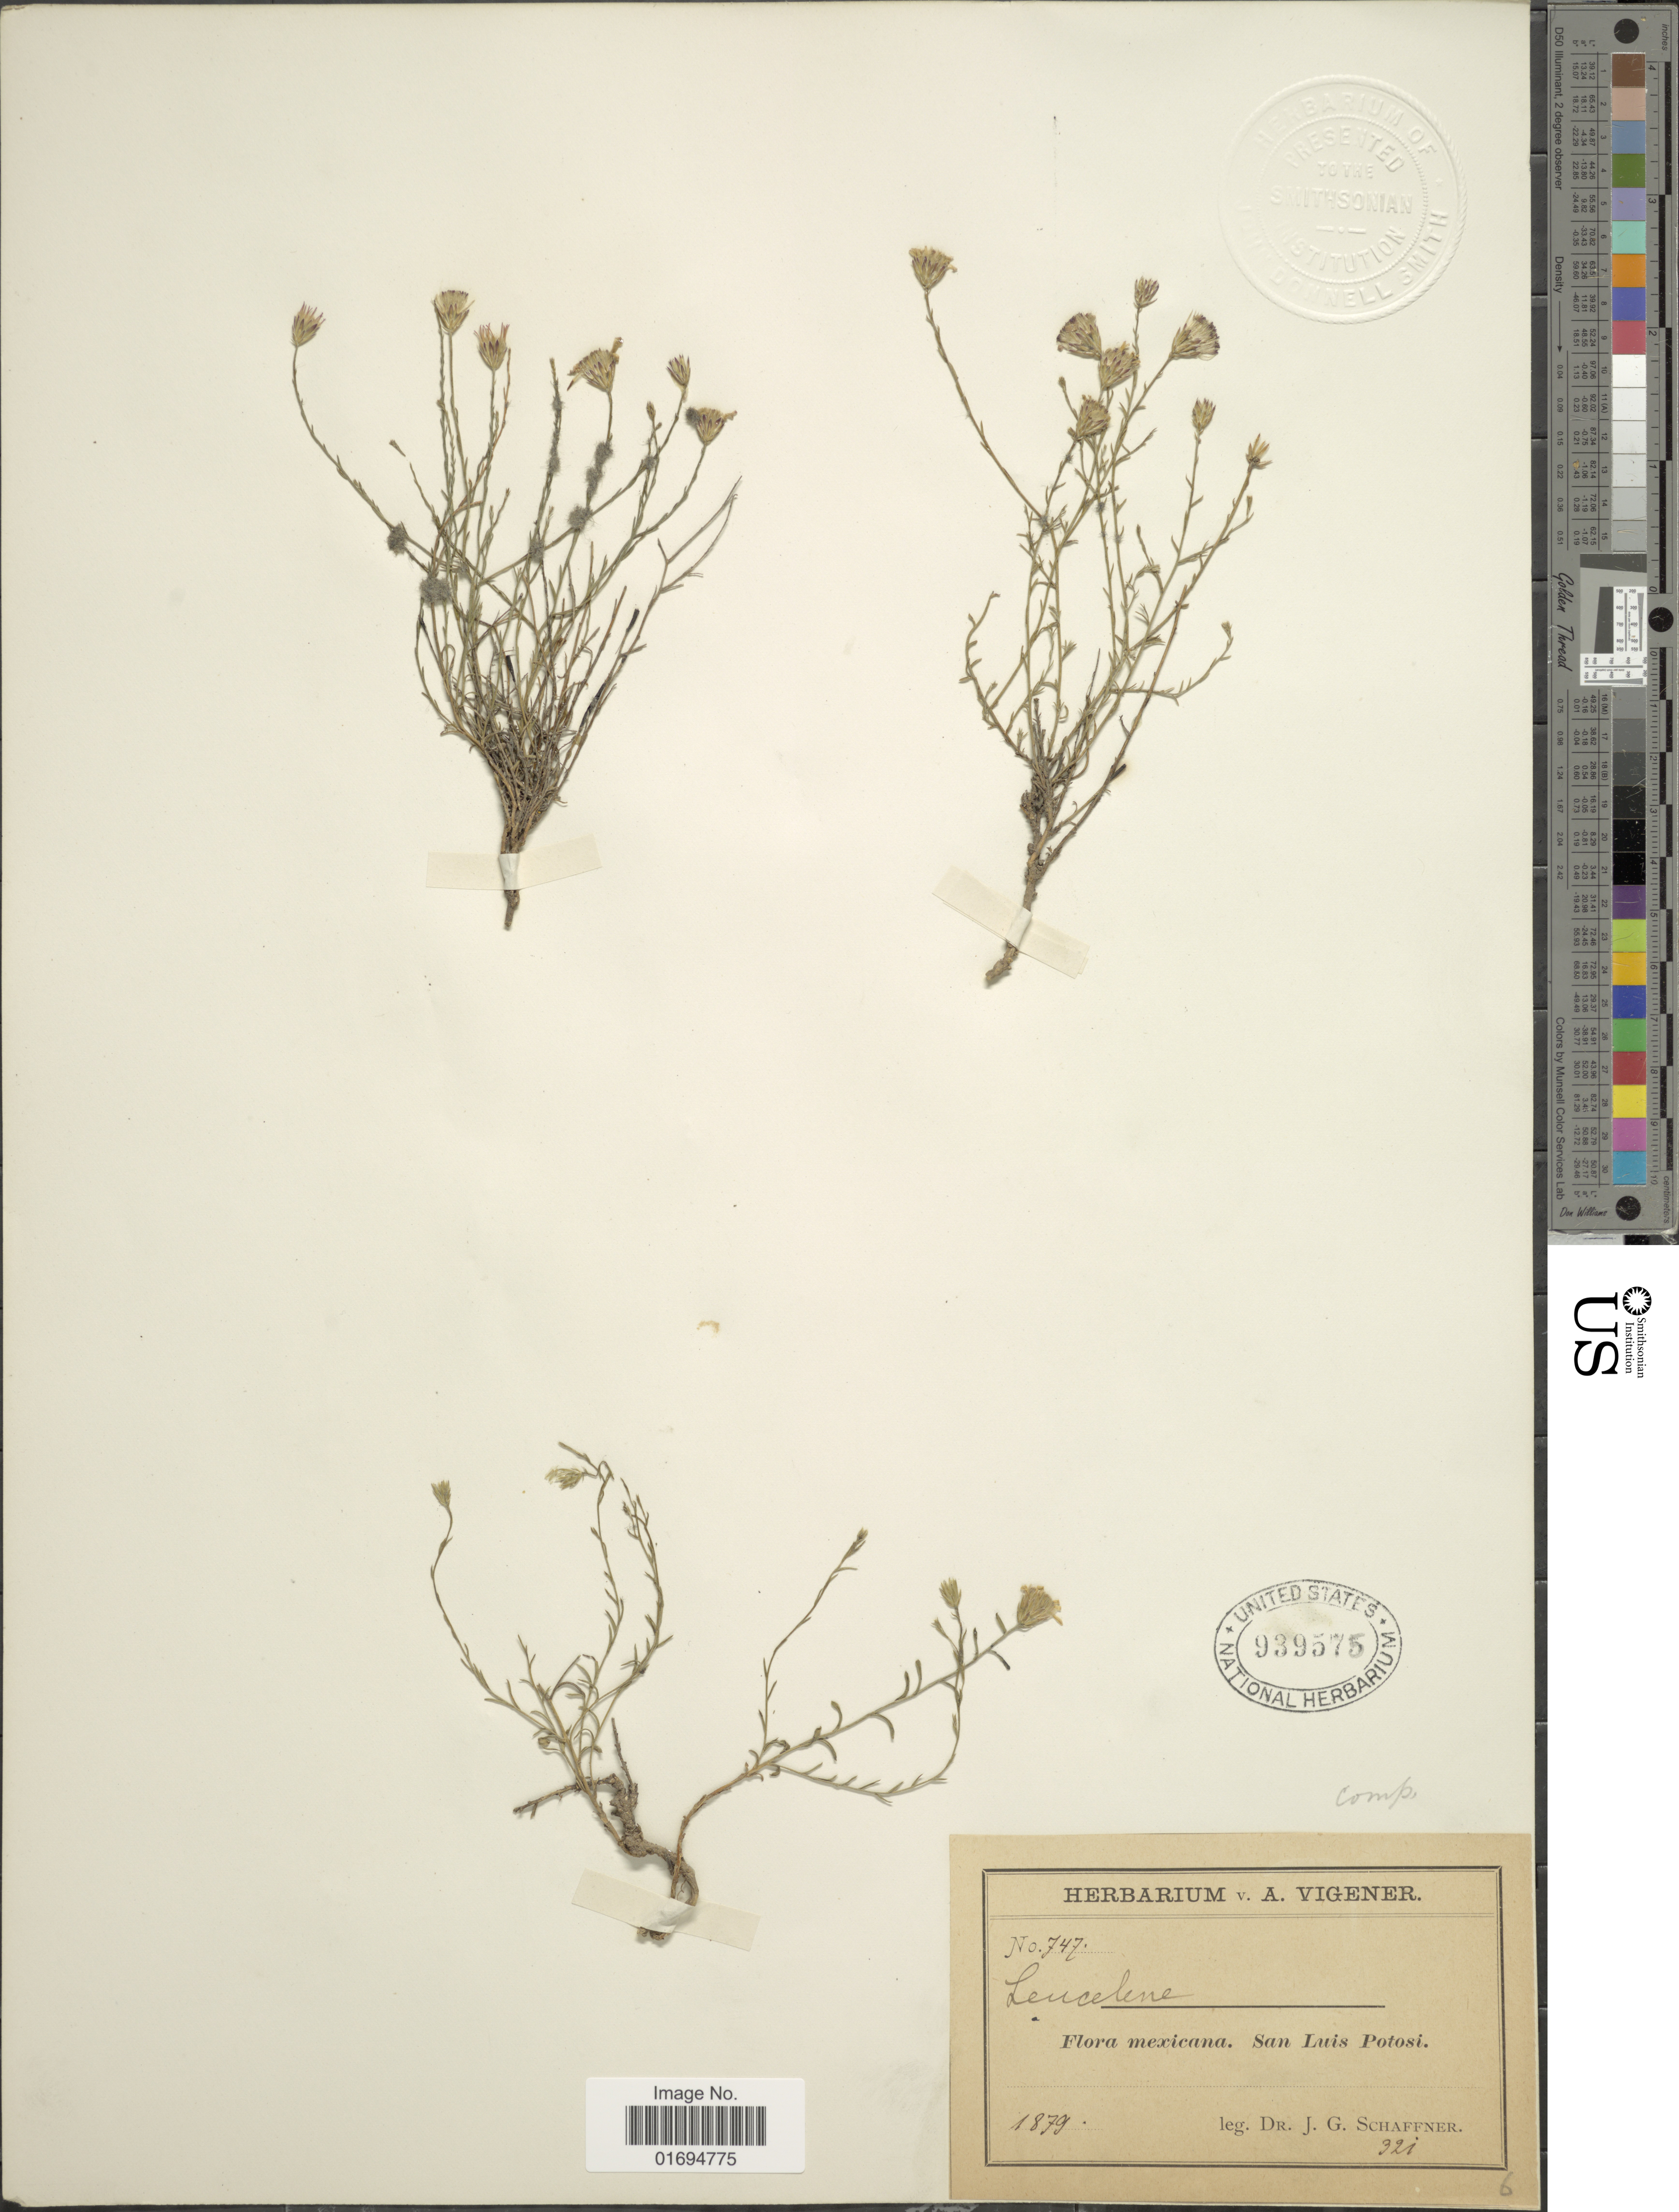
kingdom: Plantae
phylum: Tracheophyta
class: Magnoliopsida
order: Asterales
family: Asteraceae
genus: Chaetopappa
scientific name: Chaetopappa ericoides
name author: (Torr.) G.L. Nesom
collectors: J. G. Schaffner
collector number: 747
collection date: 1879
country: Mexico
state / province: San Luis Potosí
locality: Mexicana, San Luis Potosi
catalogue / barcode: US 939575